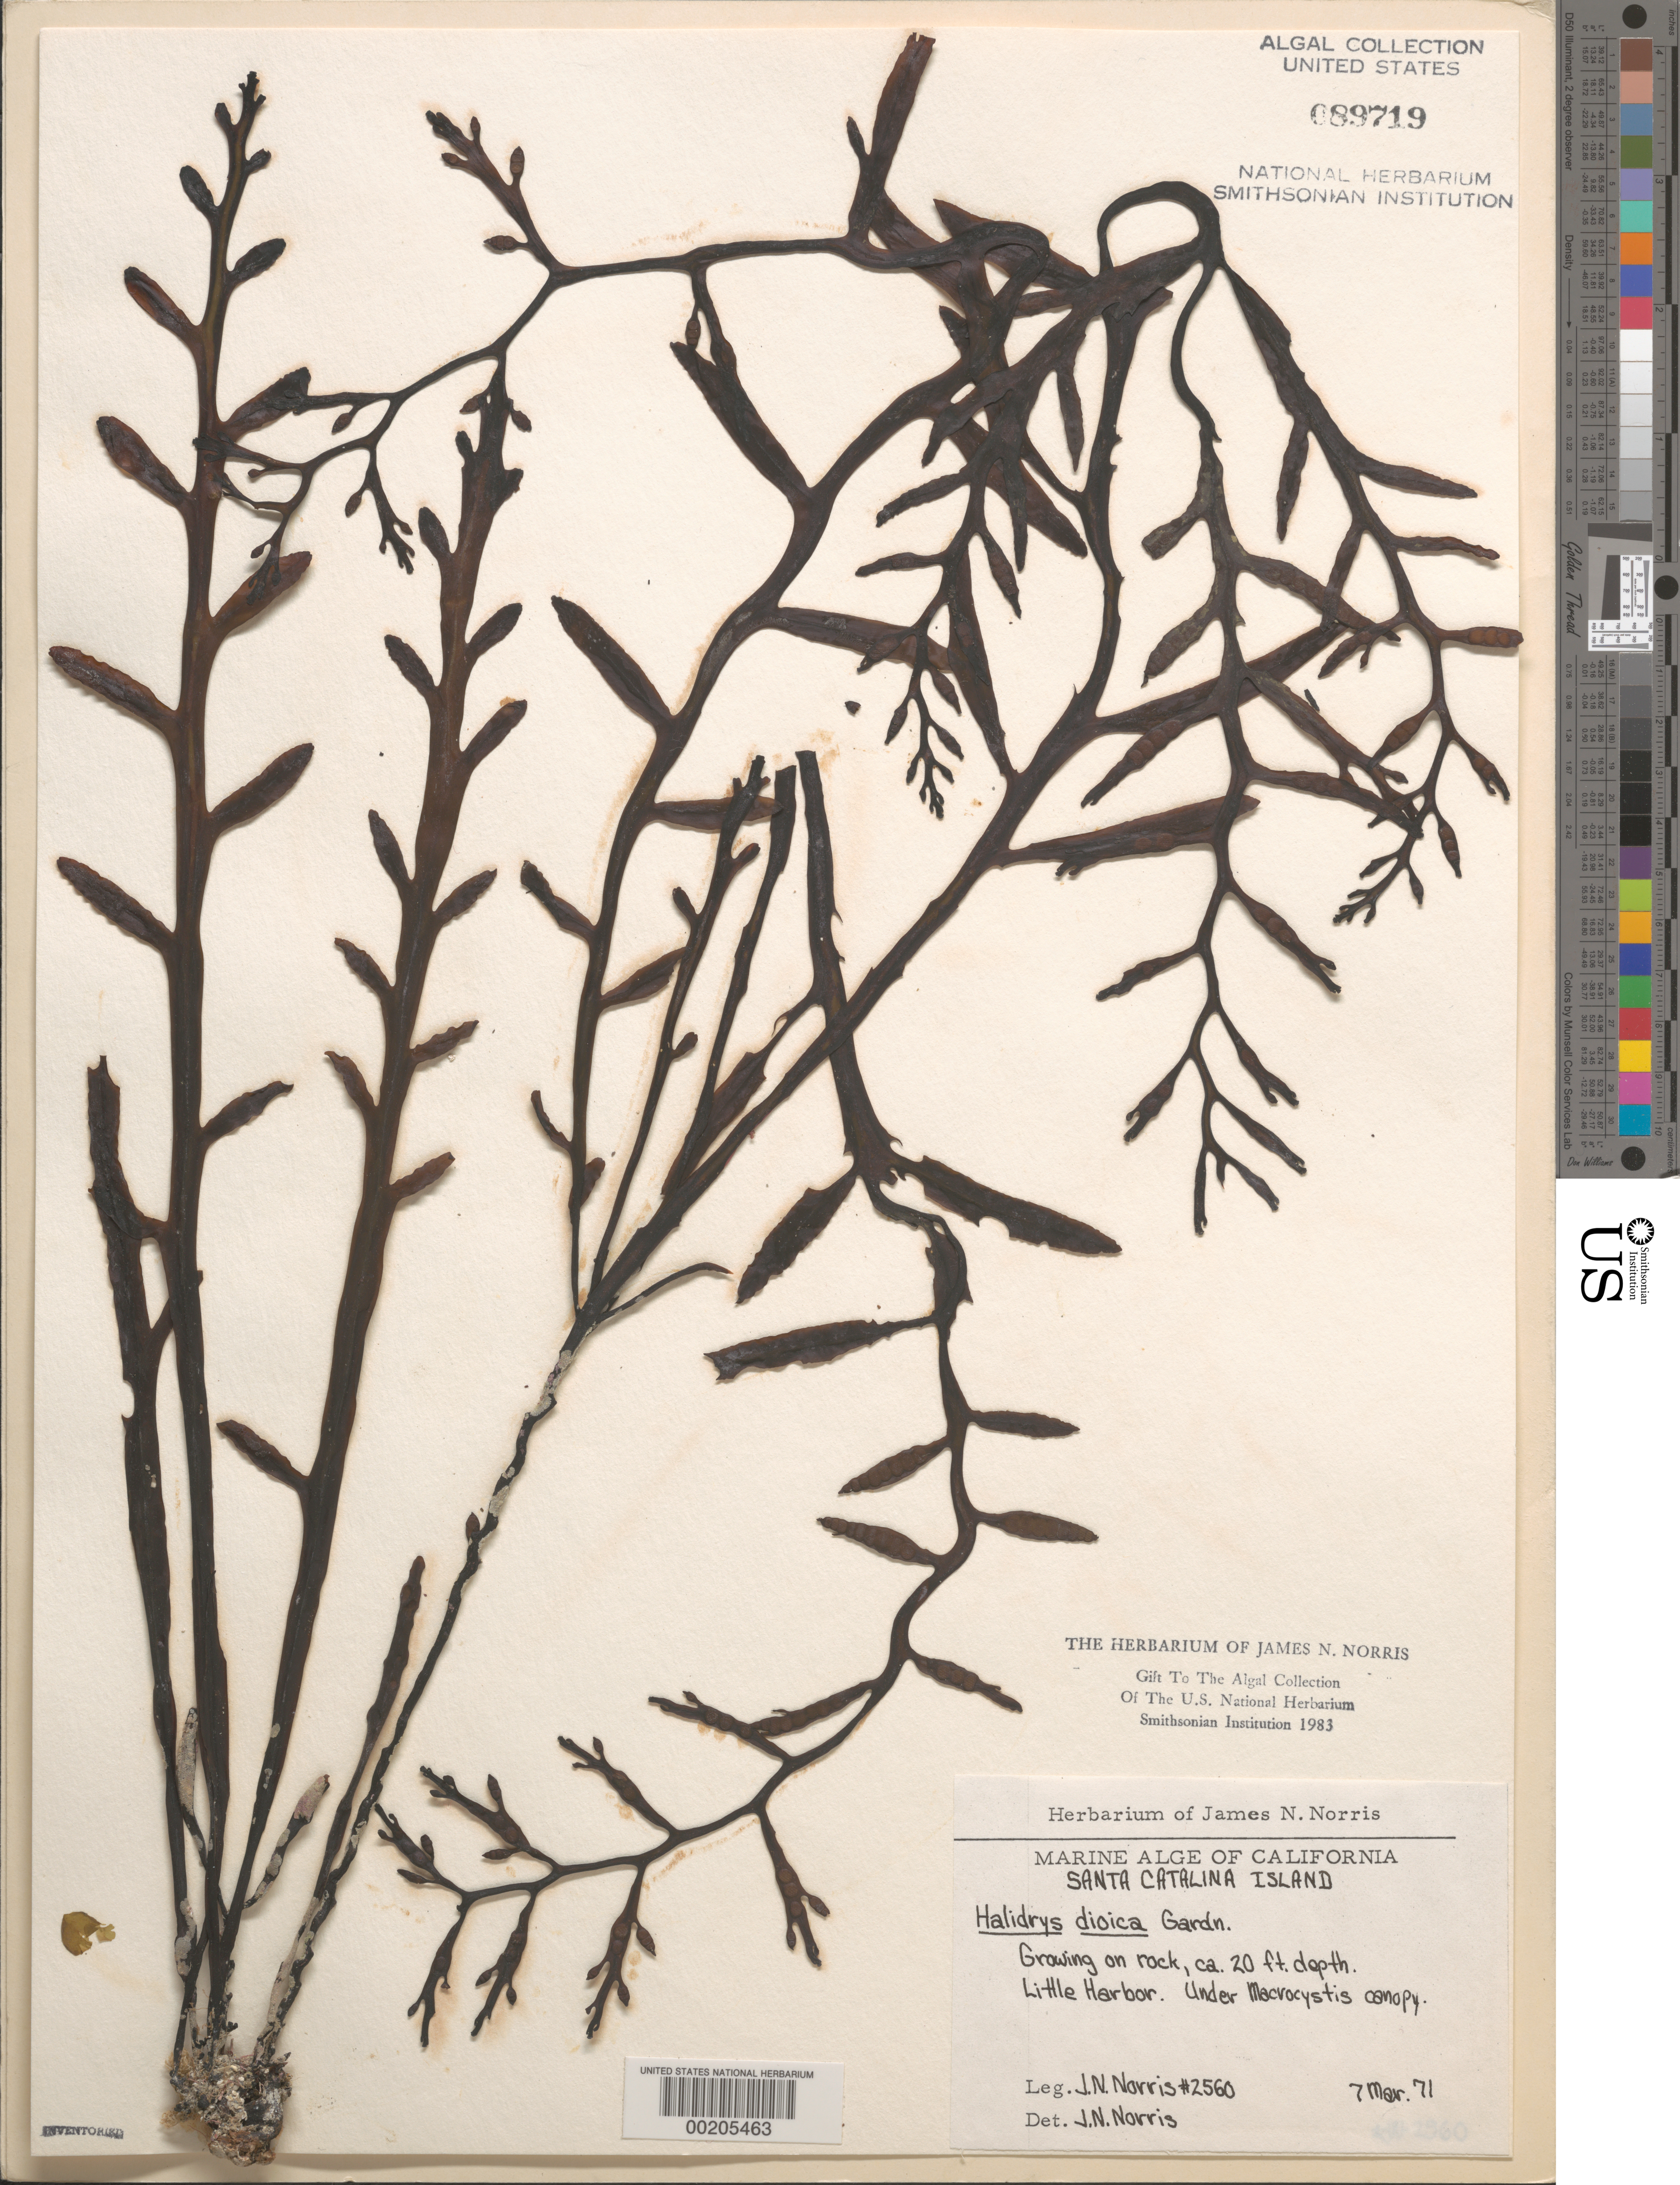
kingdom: Chromista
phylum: Ochrophyta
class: Phaeophyceae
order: Fucales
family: Sargassaceae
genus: Halidrys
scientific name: Halidrys dioica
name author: N.L. Gardner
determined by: Norris, James N.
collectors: J. N. Norris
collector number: JN-2560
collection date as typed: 07 Mar 1971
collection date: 1971-03-07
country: United States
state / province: California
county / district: Los Angeles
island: Santa Catalina Island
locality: Little Harbor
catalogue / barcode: US 89719